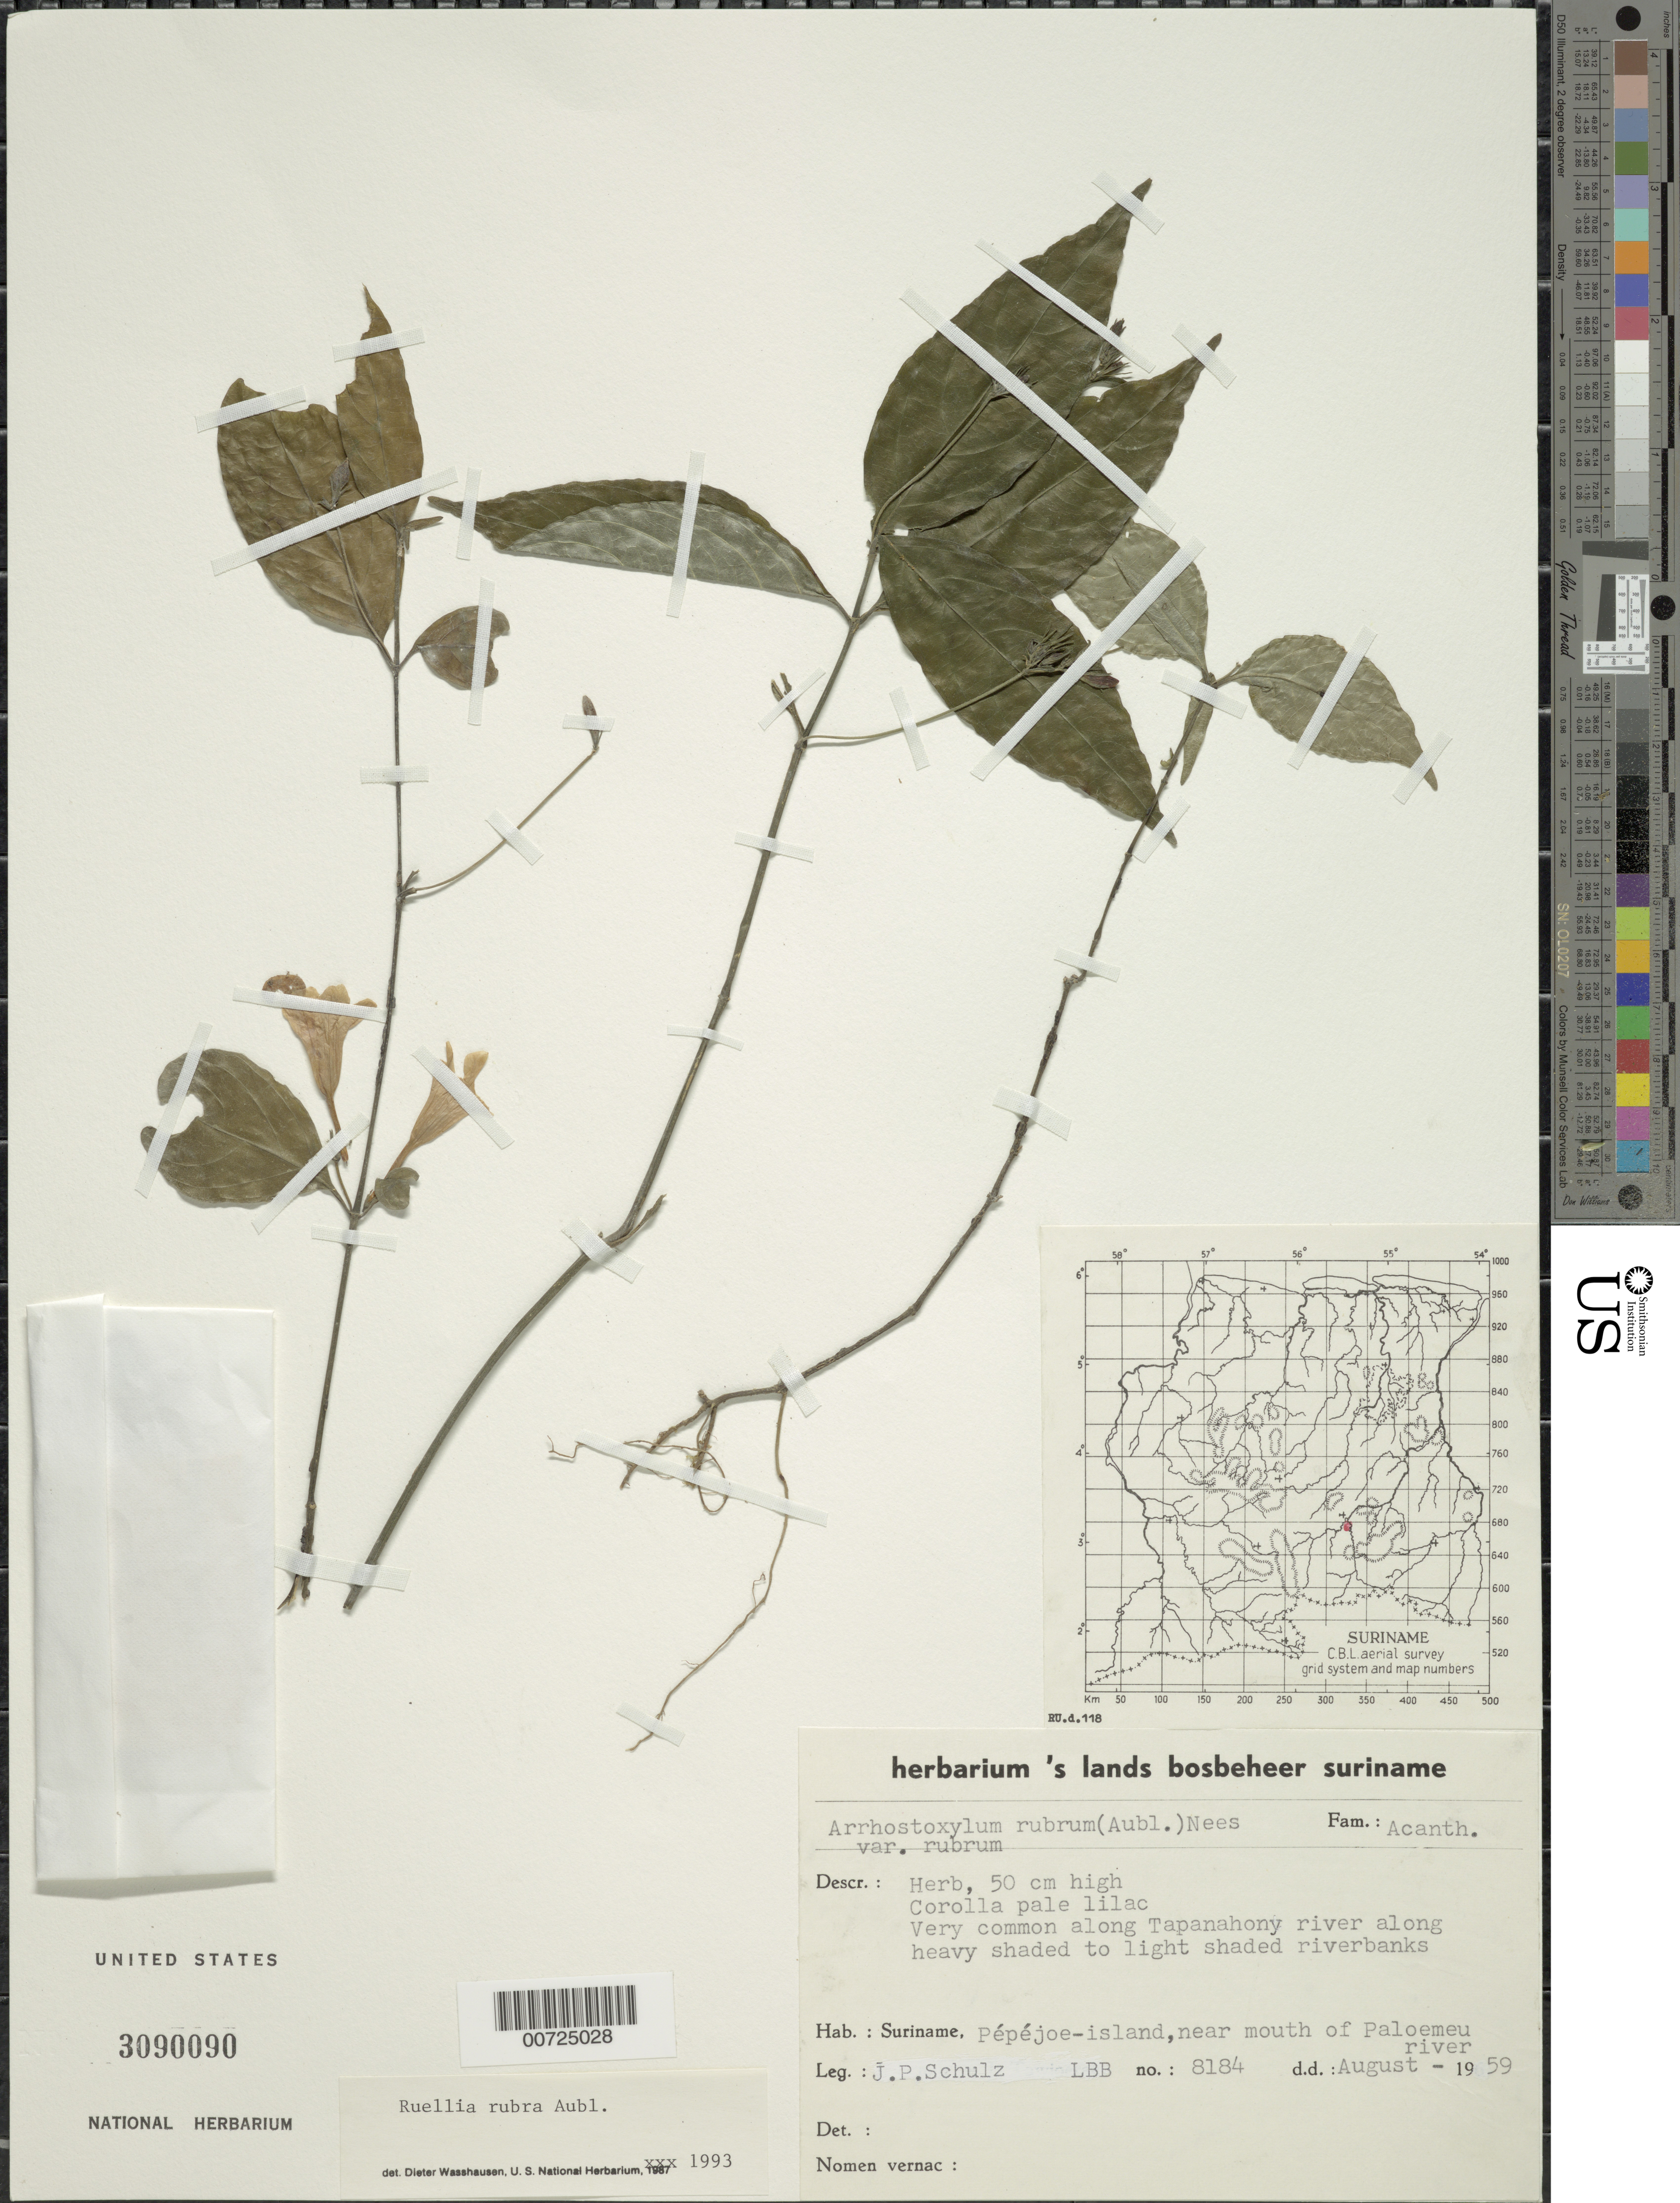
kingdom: Plantae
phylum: Tracheophyta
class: Magnoliopsida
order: Lamiales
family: Acanthaceae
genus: Ruellia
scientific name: Ruellia rubra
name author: Aubl.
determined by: Wasshausen, Dieter C., (BOT), Smithsonian Institution - National Museum of Natural History (UNITED STATES)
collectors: J. P. Schulz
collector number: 8184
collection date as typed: Aug-59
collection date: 1959-08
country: Suriname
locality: Pepejoe Island near mouth of Paloemeu R.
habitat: Heavy shaded to light shaded riverbanks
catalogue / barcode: US 3090090